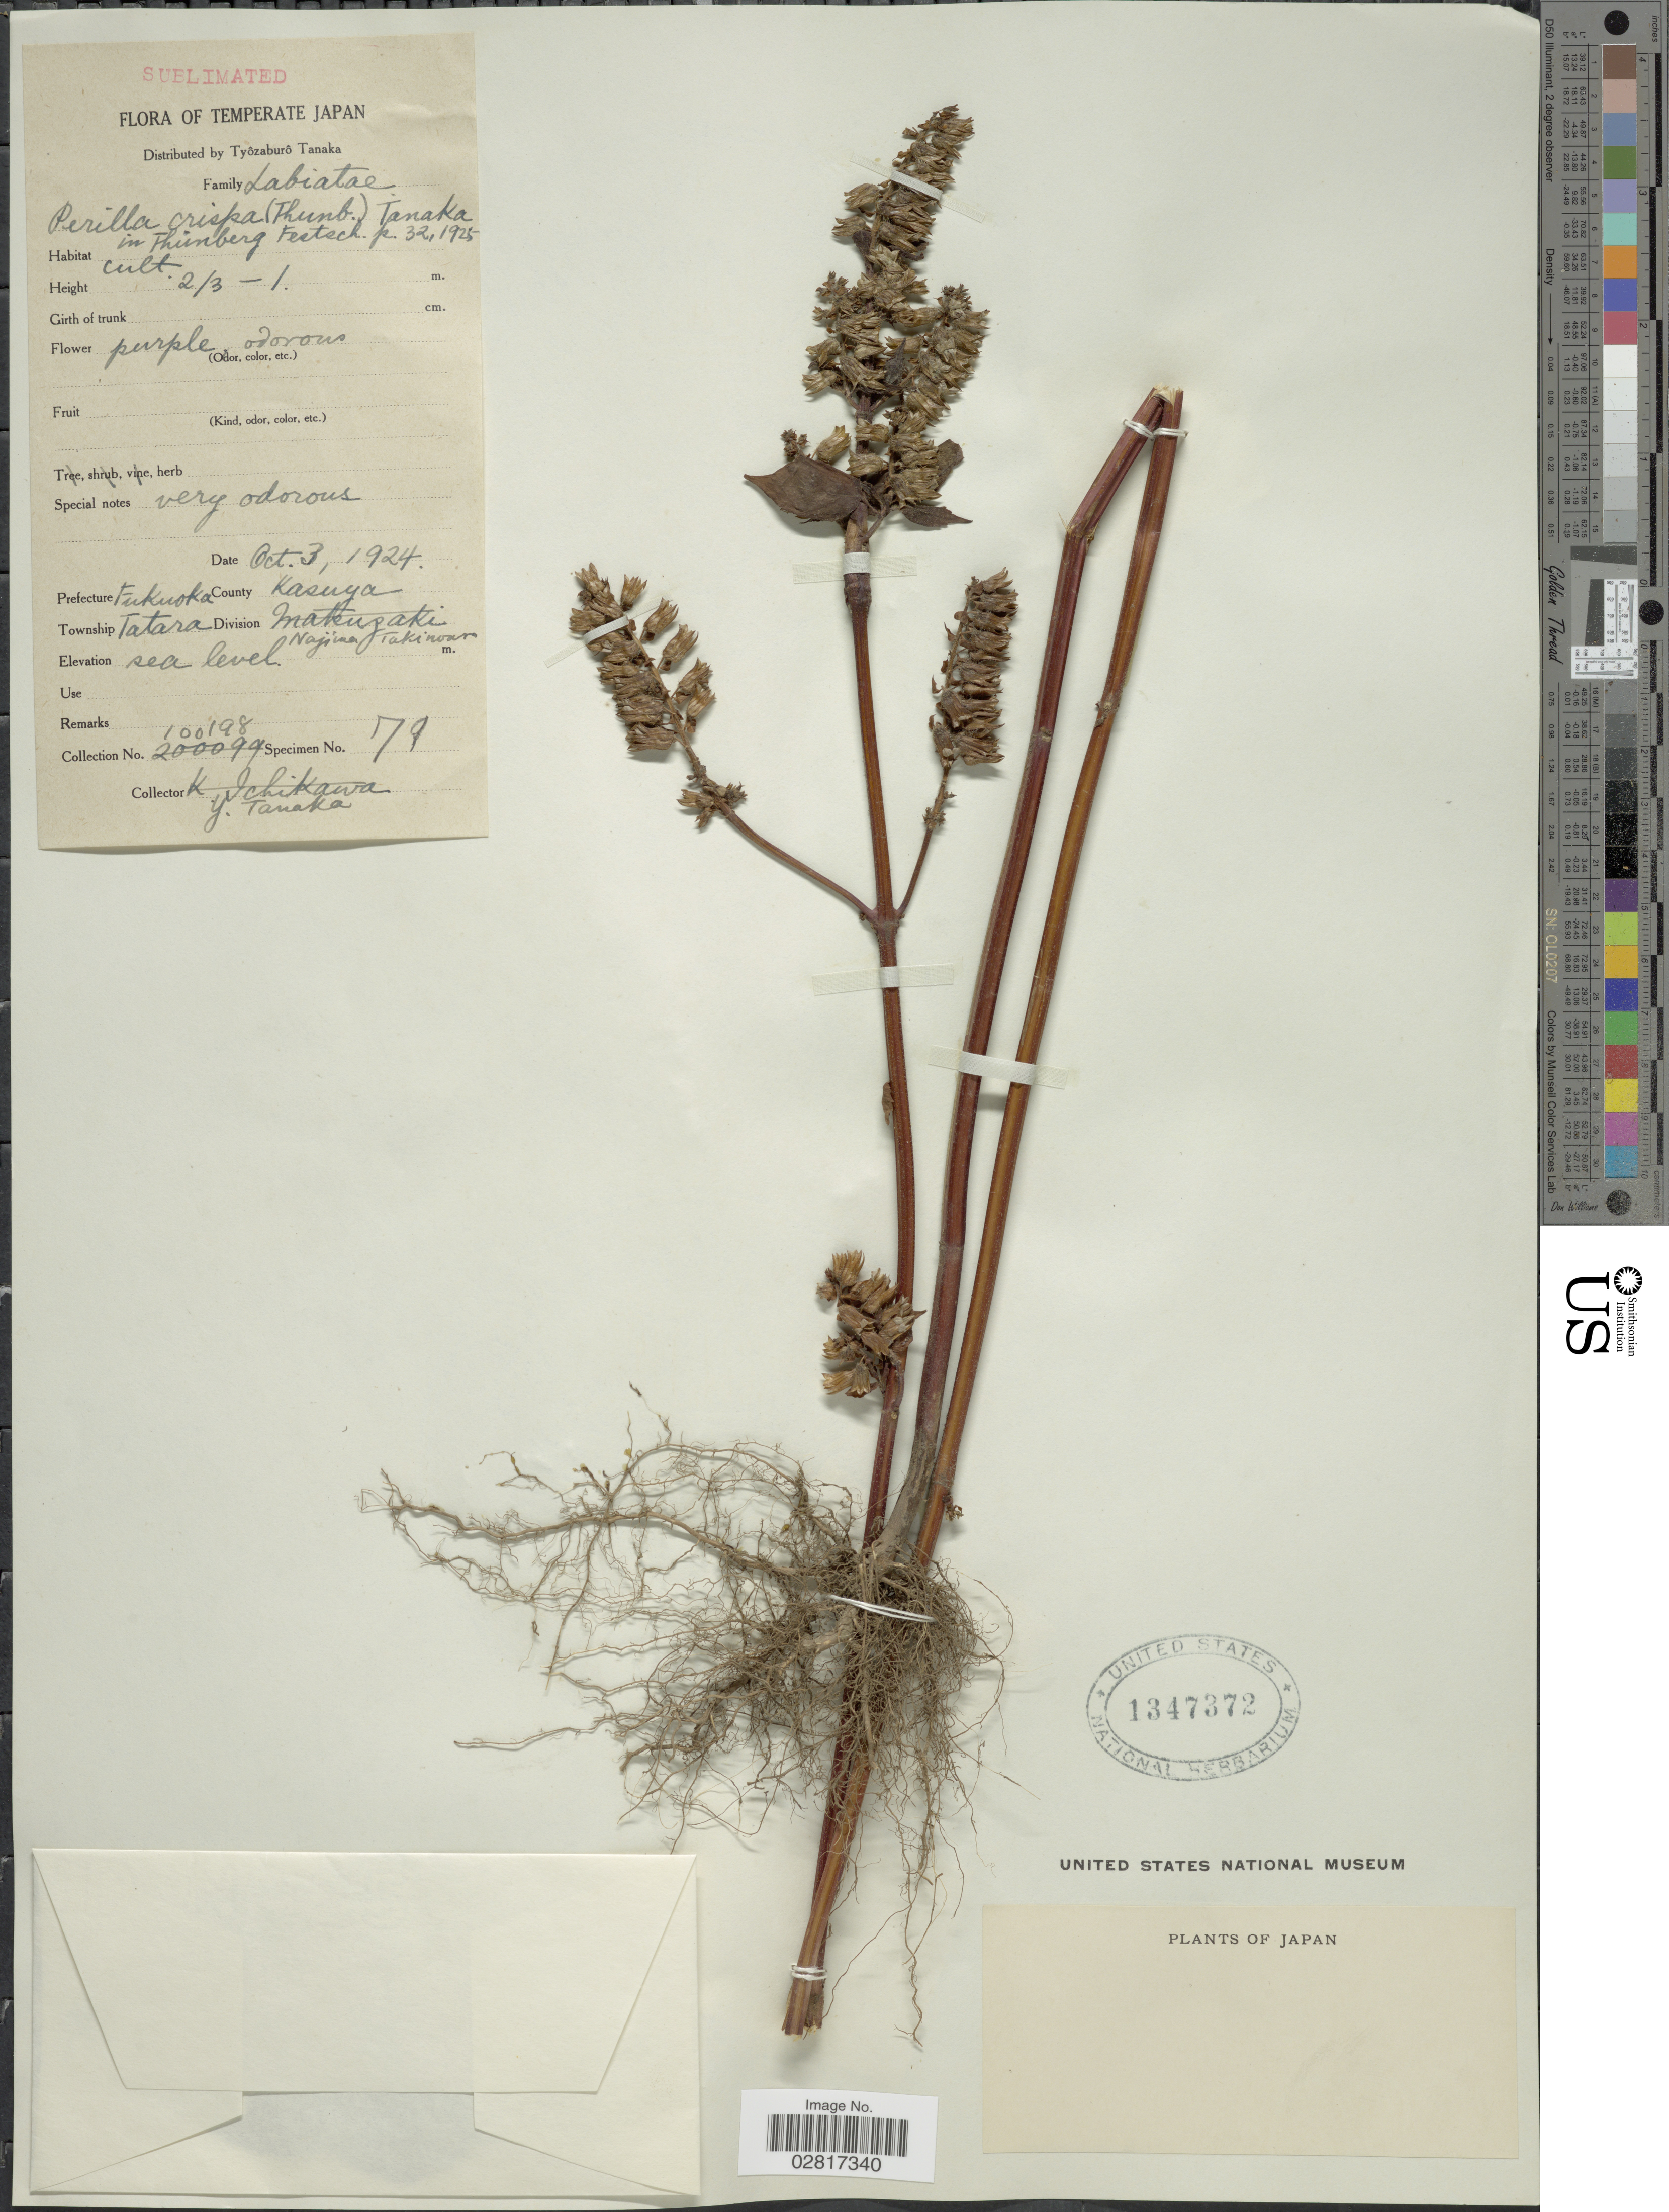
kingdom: Plantae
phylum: Tracheophyta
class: Magnoliopsida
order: Lamiales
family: Lamiaceae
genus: Perilla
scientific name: Perilla frutescens var. crispa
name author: (Thunb.) H. Deane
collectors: Y. Tanaka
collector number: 100198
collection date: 1924-10-03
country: Japan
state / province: Hukuoka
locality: Prefecture Fukuoka. County Kasuya. Township Tatara. Division Najima Takinoura.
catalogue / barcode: US 1347372